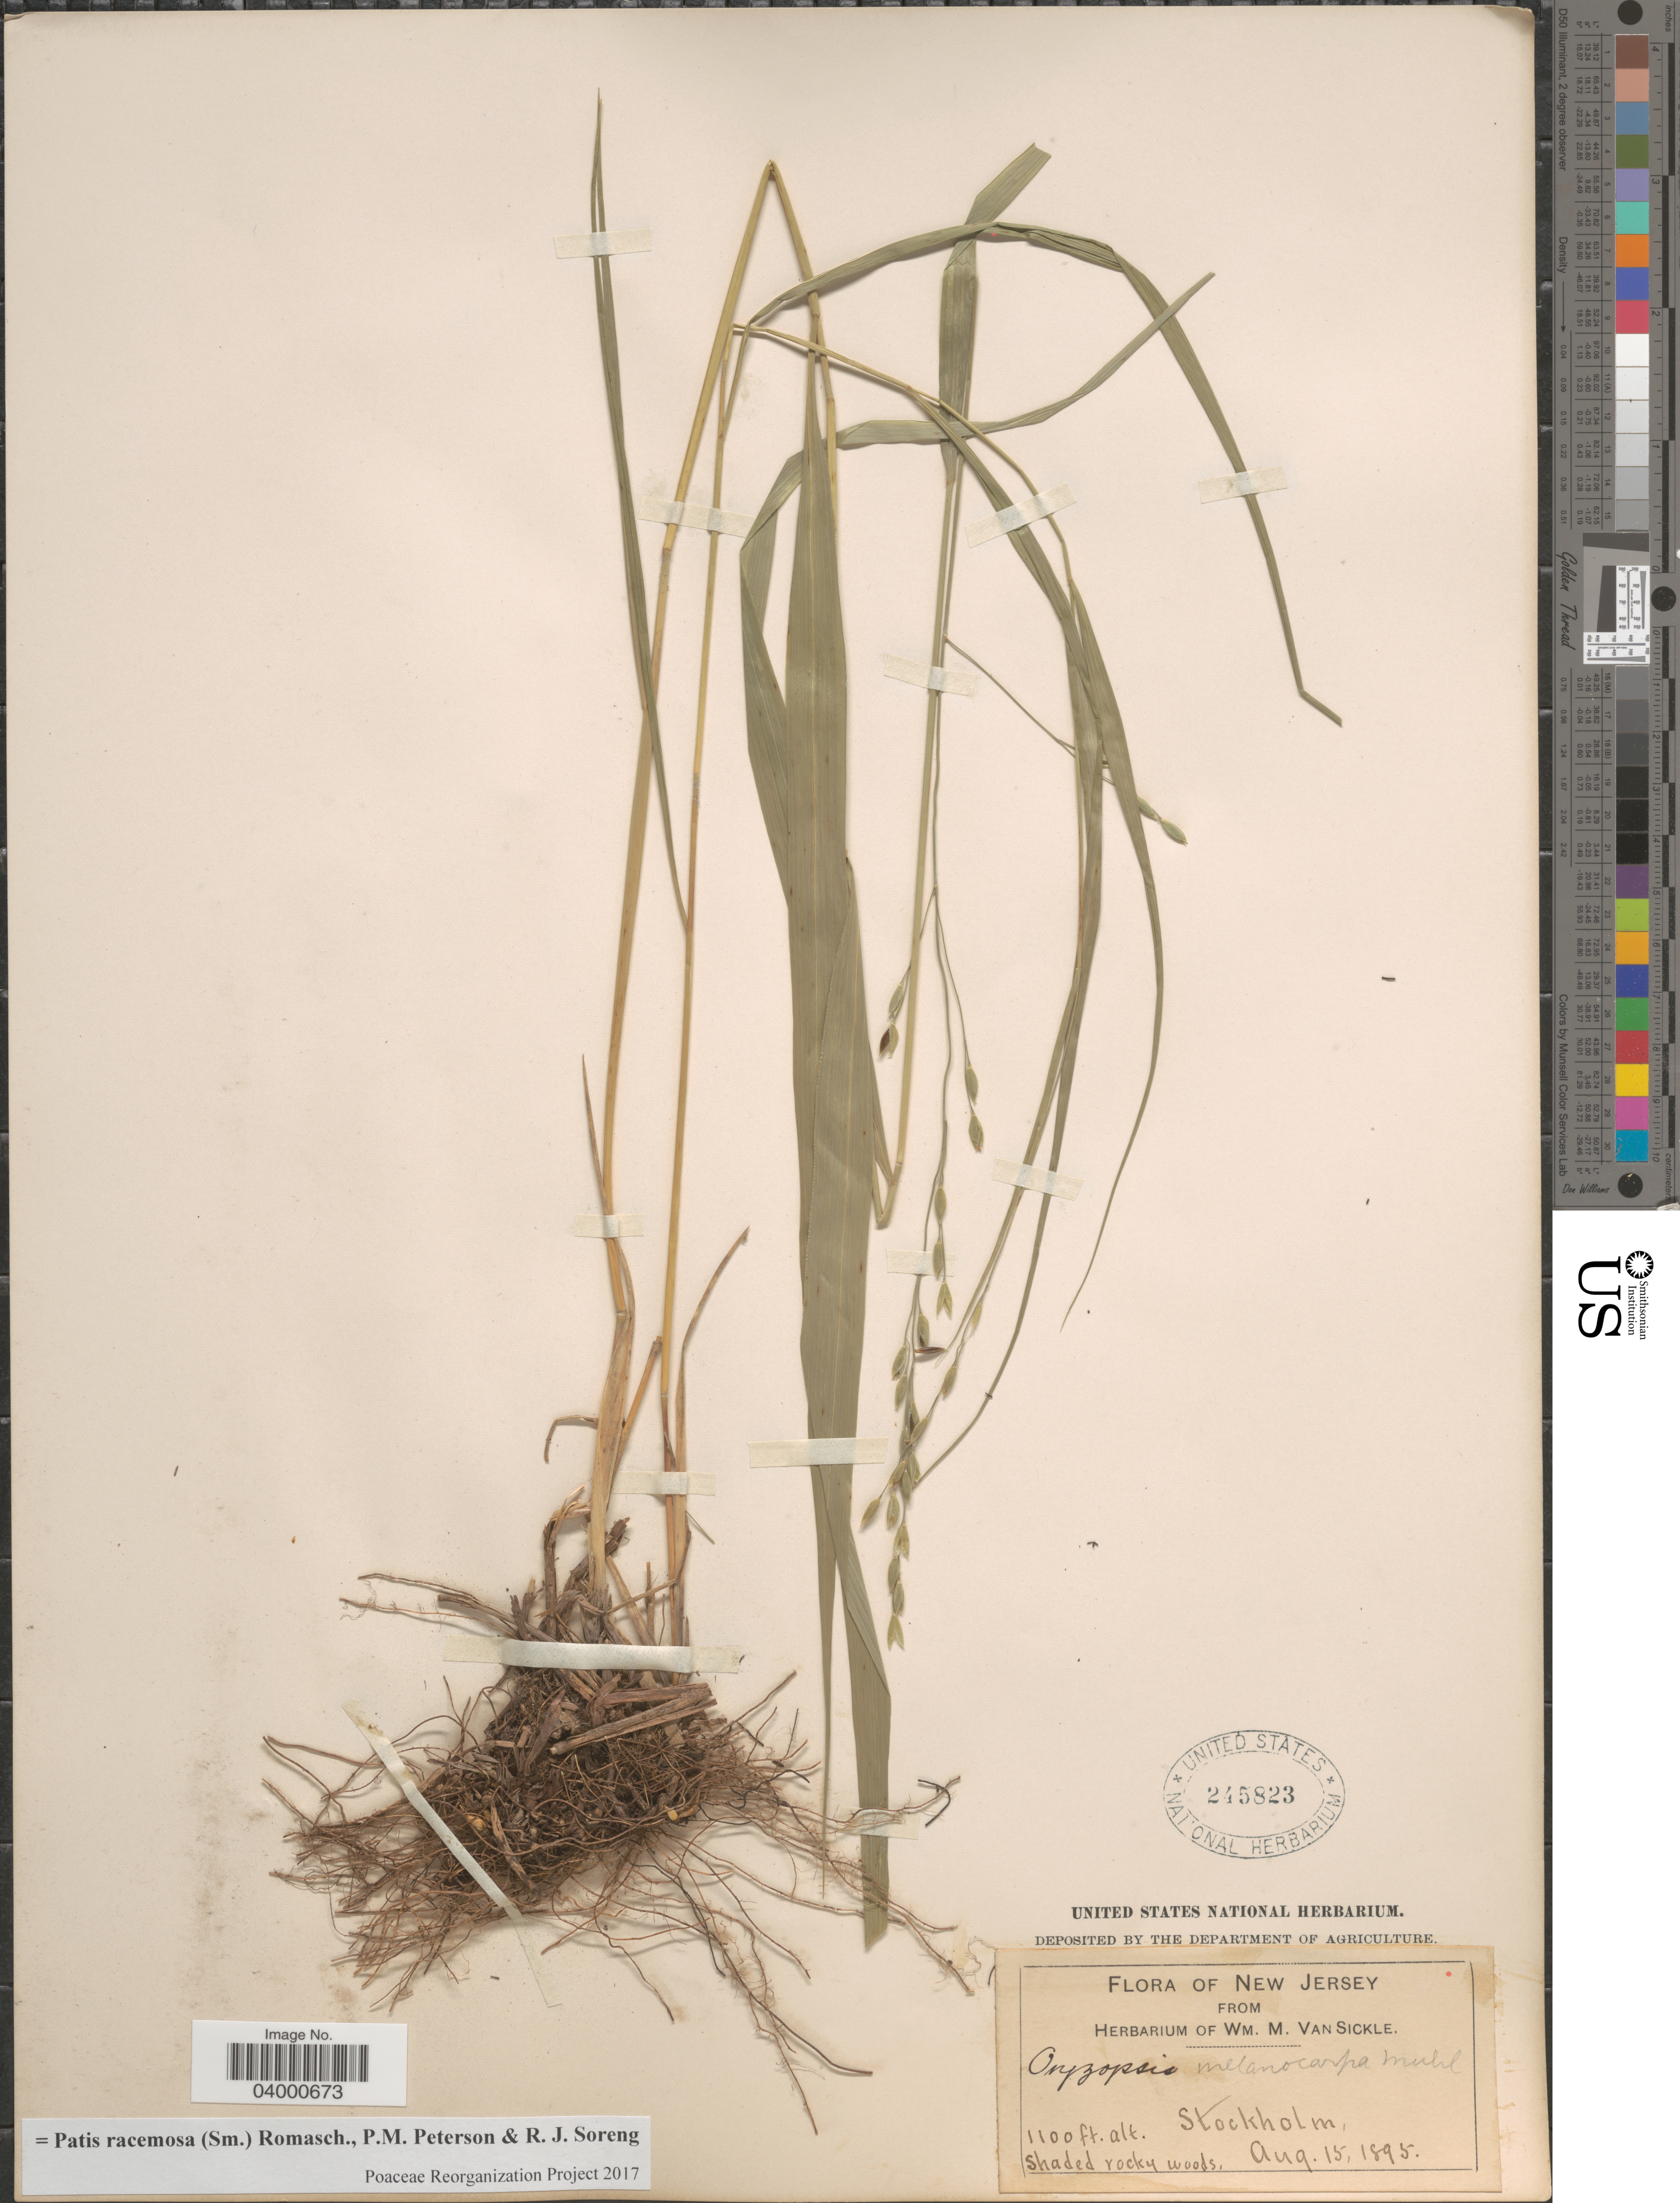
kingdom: Plantae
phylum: Tracheophyta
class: Liliopsida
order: Poales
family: Poaceae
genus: Patis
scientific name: Patis racemosa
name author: (Sm.) Romasch. et al.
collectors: ex herb. Wm. M. Van Sickle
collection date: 1895-08-15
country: United States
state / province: New Jersey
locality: Stockholm.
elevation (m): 335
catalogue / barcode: US 245823